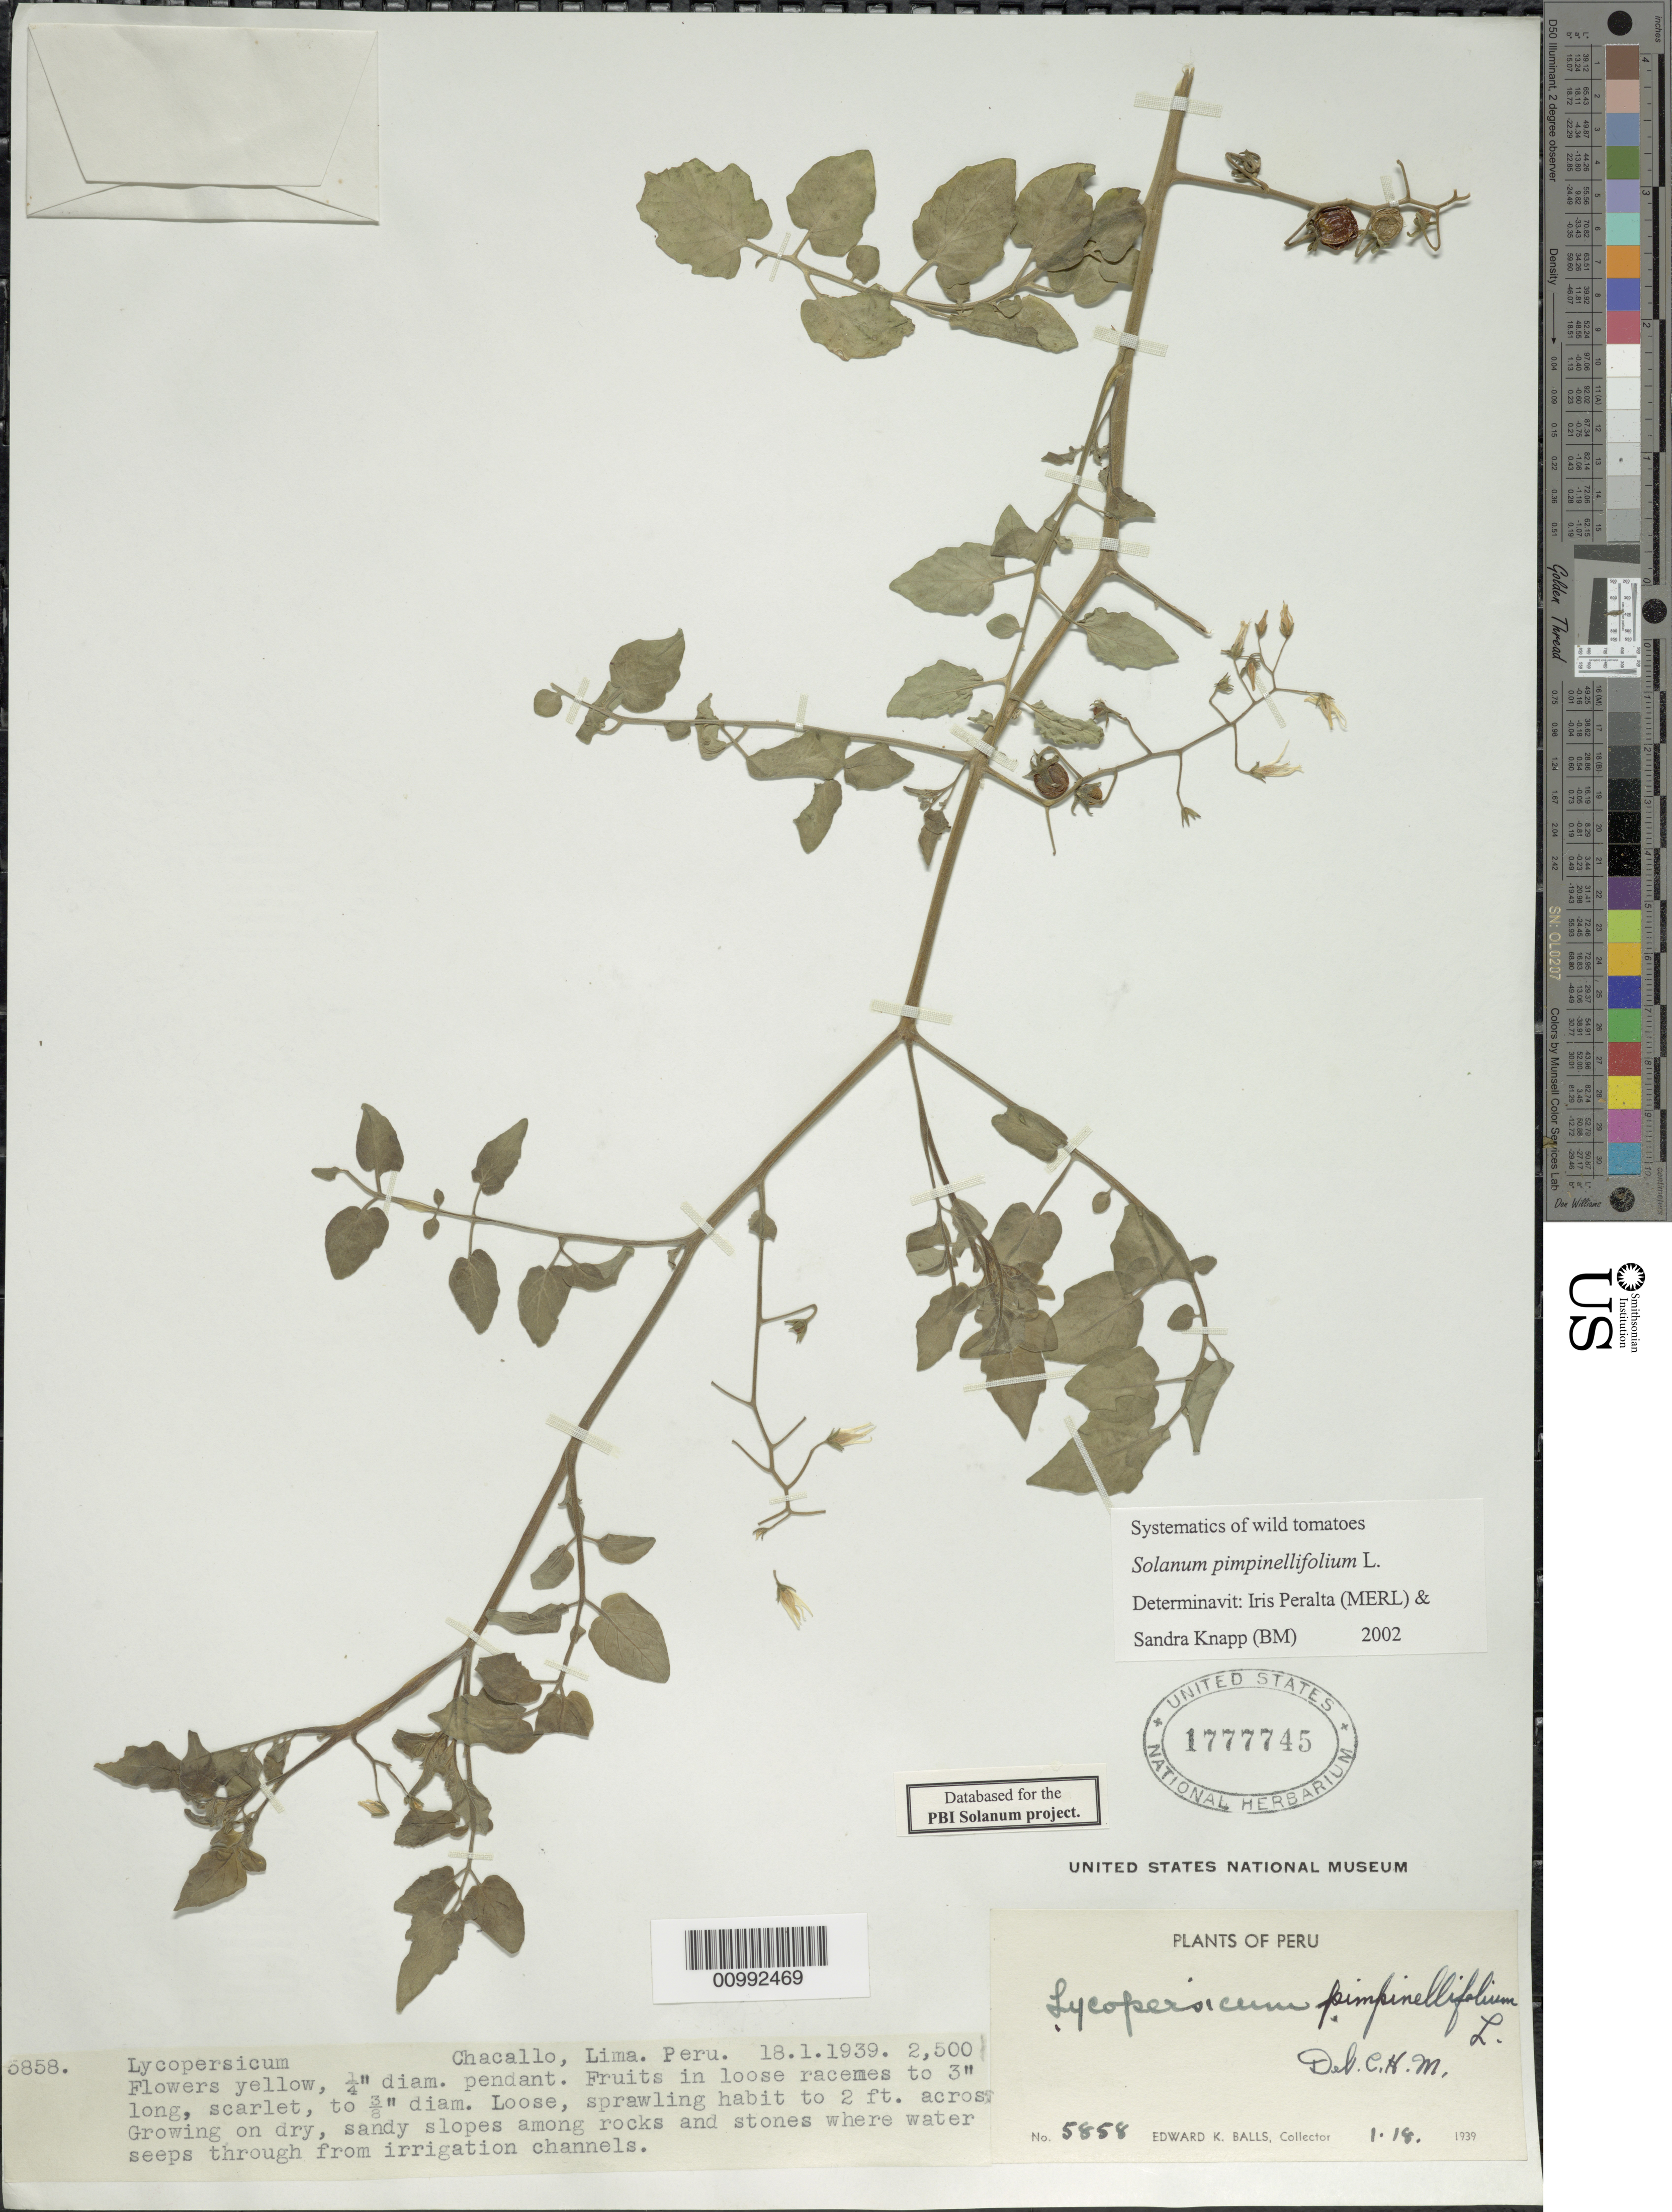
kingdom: Plantae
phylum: Tracheophyta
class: Magnoliopsida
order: Solanales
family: Solanaceae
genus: Solanum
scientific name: Solanum pimpinellifolium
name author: L.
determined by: Peralta, Iris E.; Knapp, S. D.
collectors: E. K. Balls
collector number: B 5858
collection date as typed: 18 Jan 1939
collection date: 1939-01-18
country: Peru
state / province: Lima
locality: Chacallo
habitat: dry sandy slopes among rocks and stones where water seeps from irrigation channels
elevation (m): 762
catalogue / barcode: US 1777745